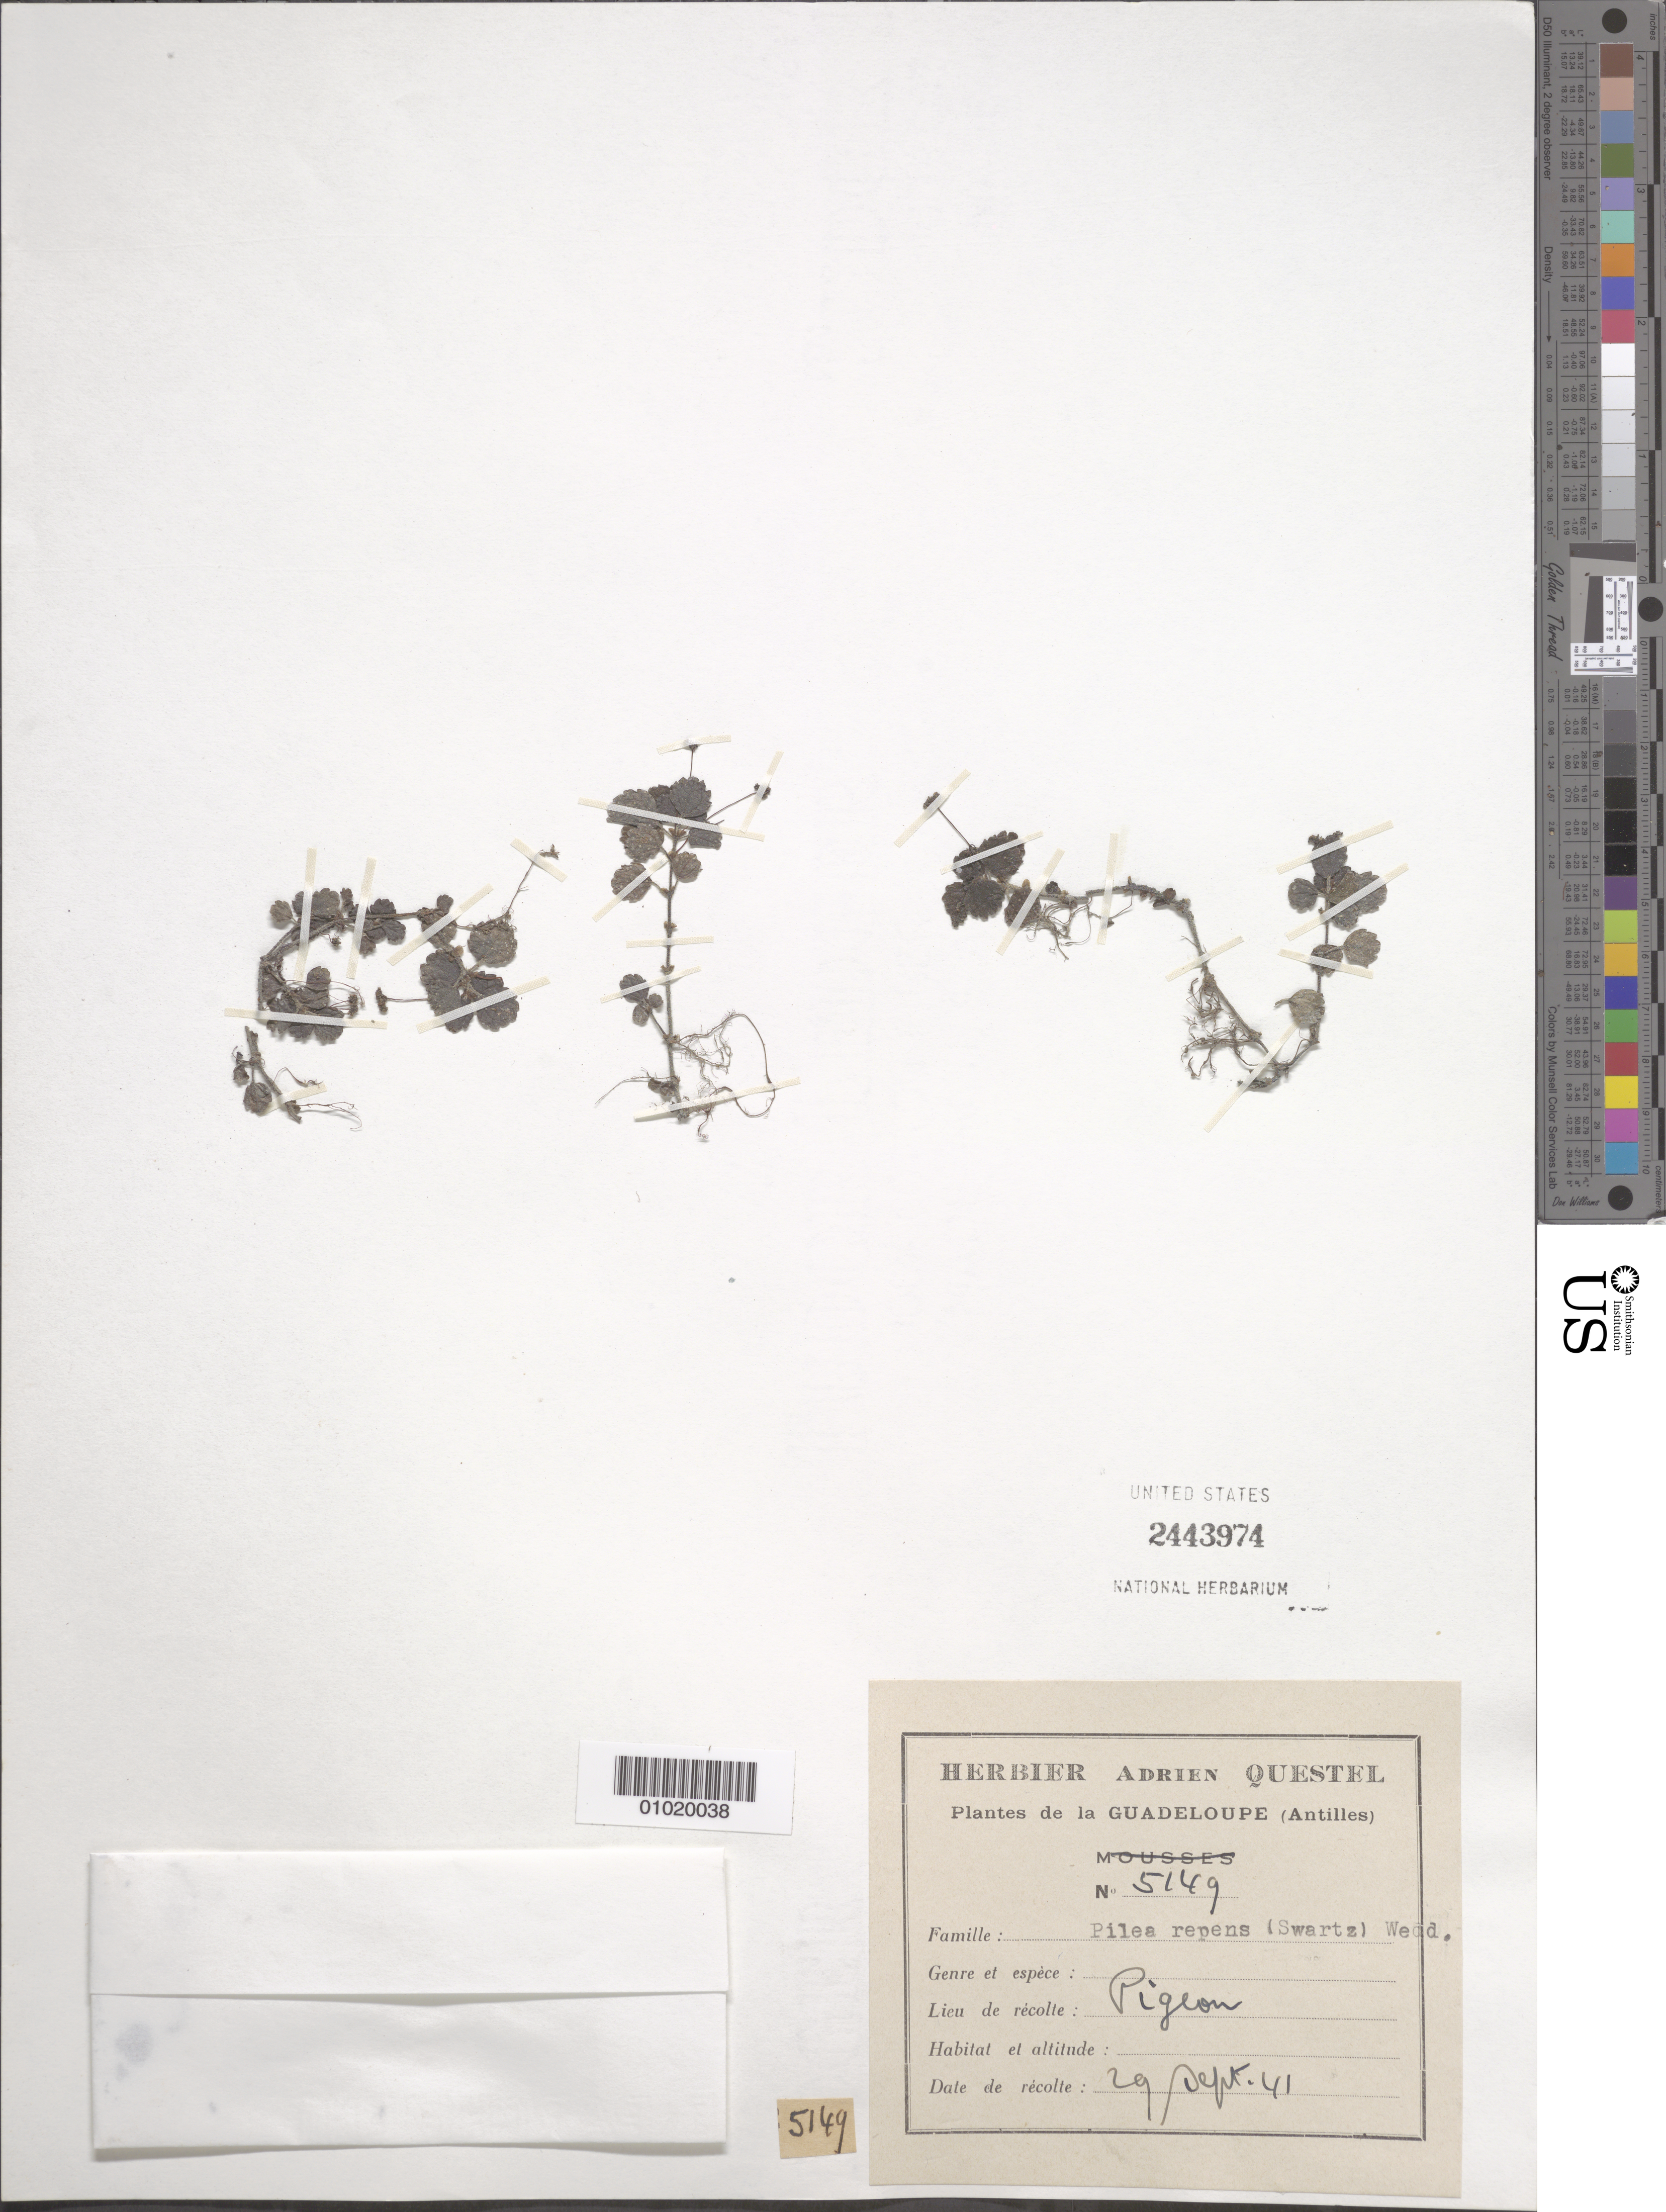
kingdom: Plantae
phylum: Tracheophyta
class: Magnoliopsida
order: Rosales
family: Urticaceae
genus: Pilea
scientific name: Pilea repens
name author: (Sw.) Wedd.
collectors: A. Questel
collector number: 5149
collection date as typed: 29 Sep 1941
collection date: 1941-09-29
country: Guadeloupe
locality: Pigeon.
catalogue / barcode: US 2443974